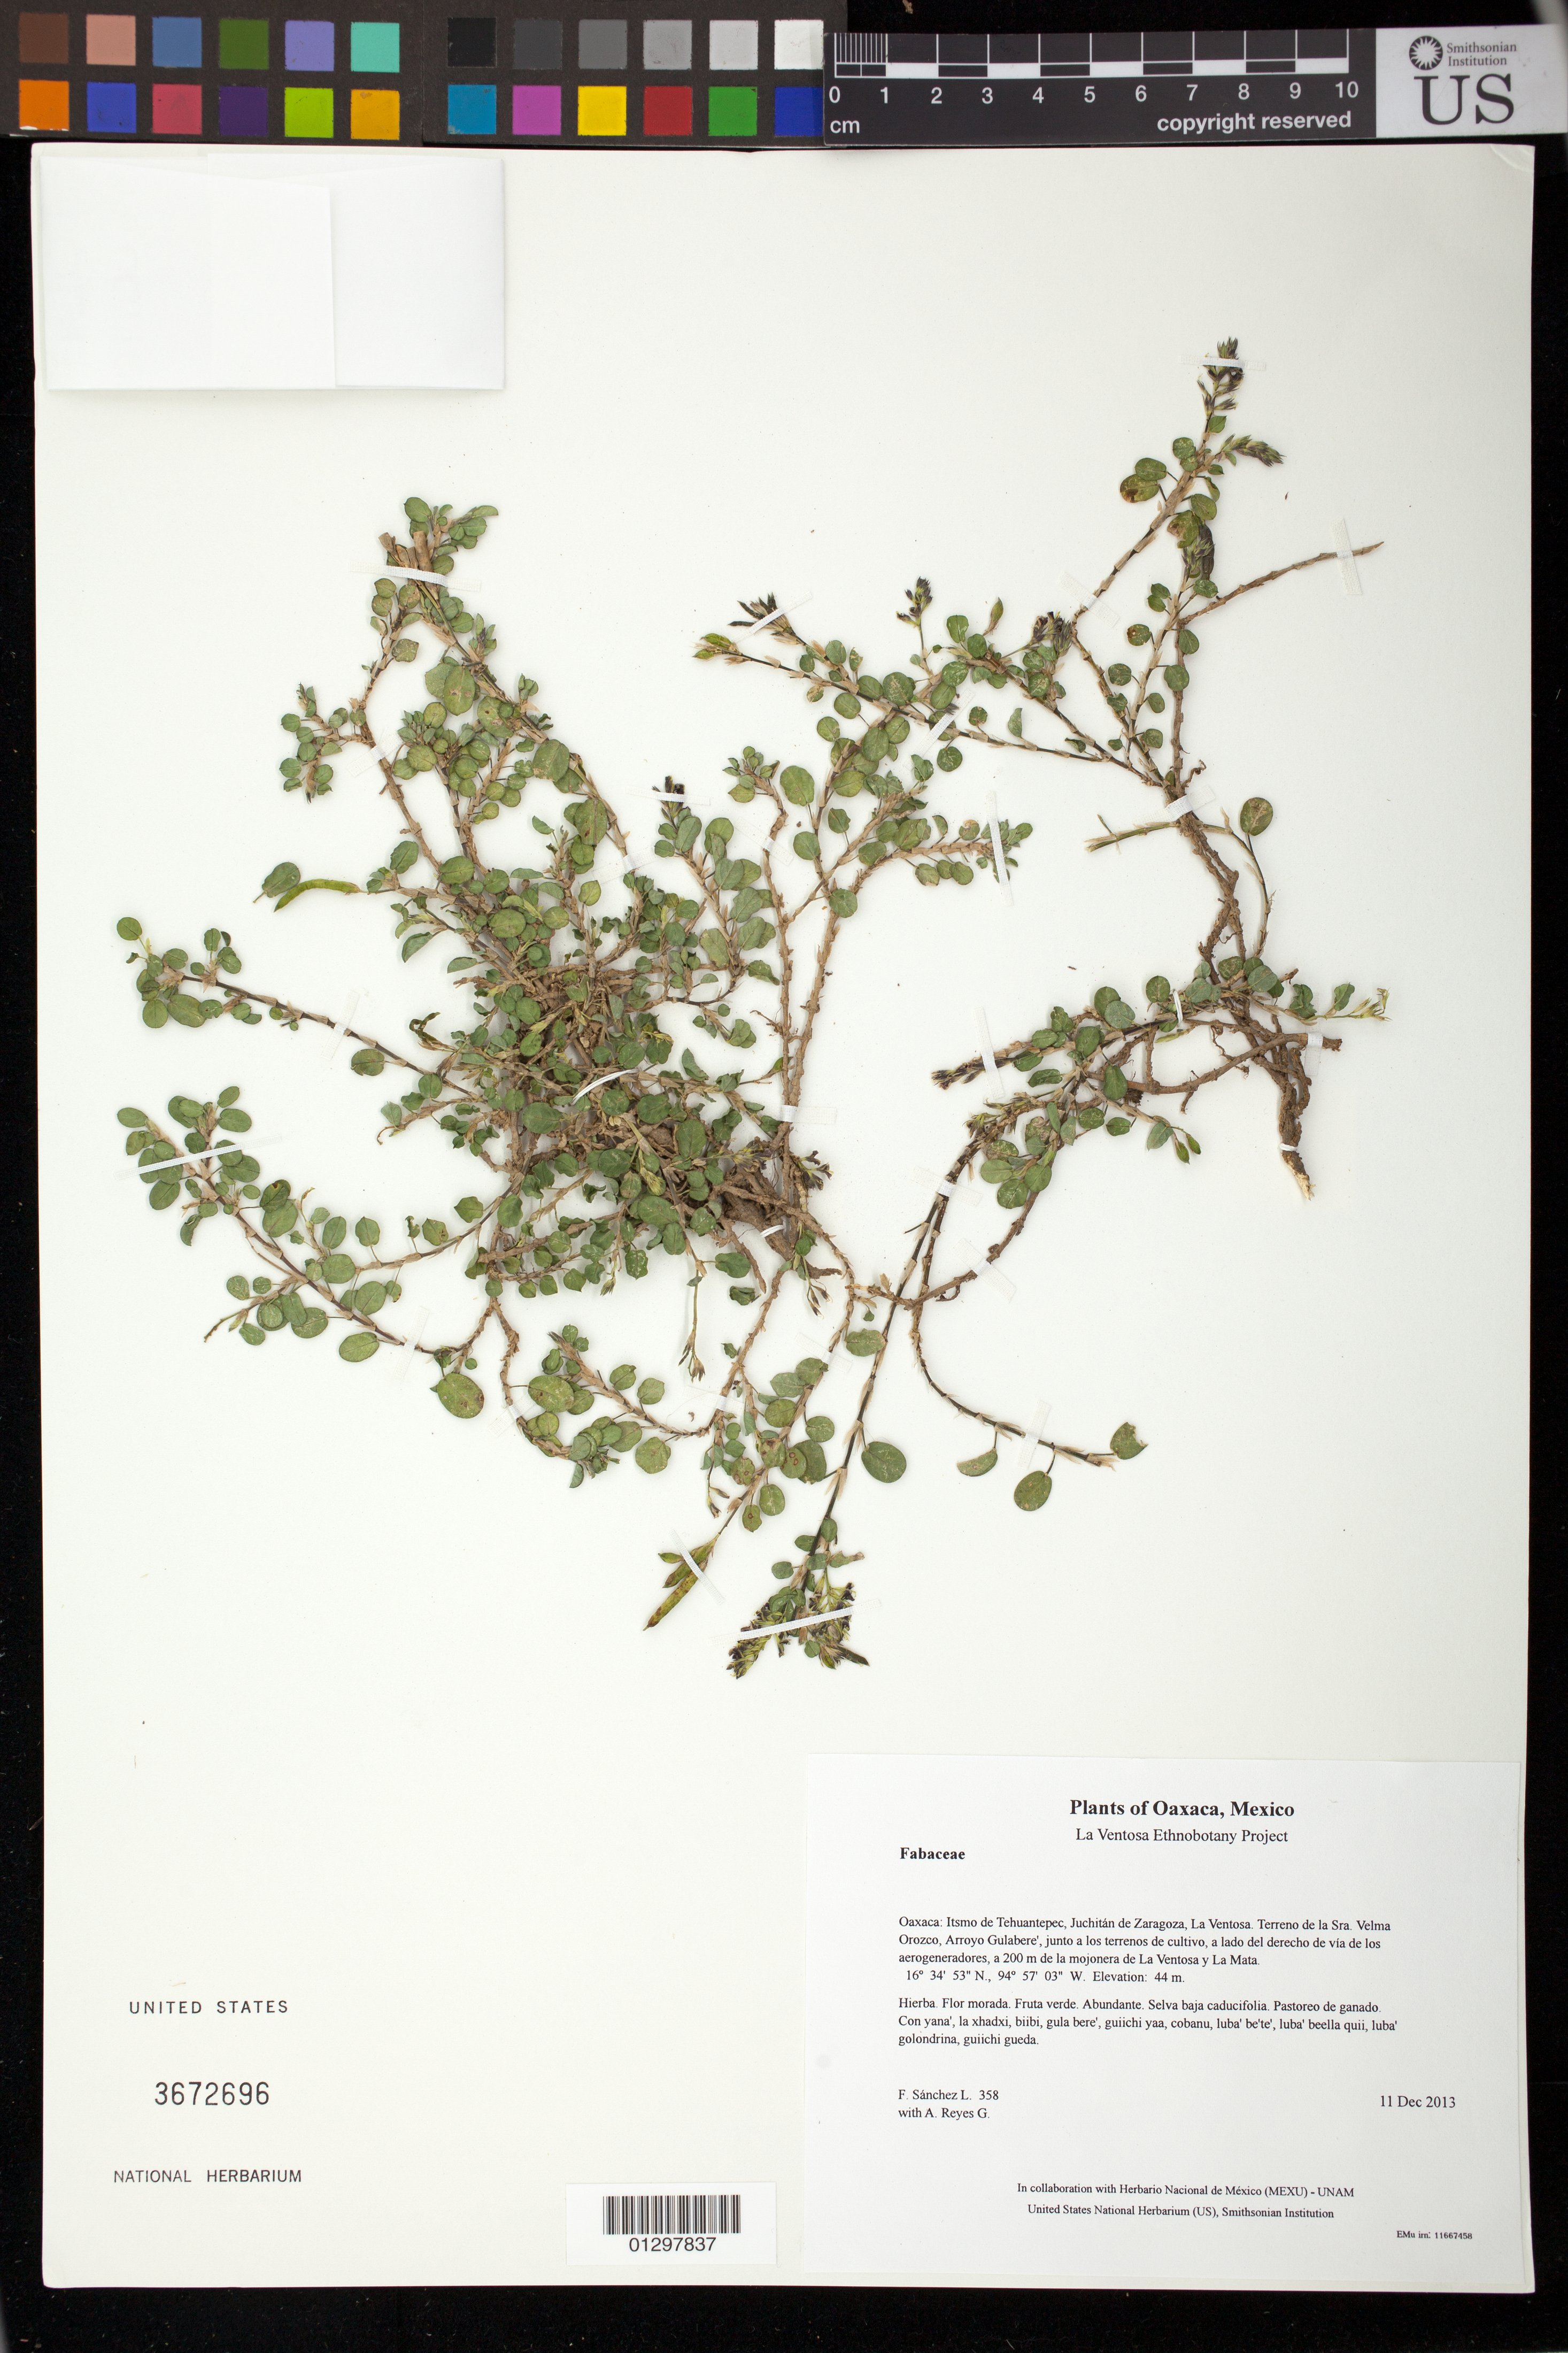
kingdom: Plantae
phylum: Tracheophyta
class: Magnoliopsida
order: Fabales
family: Fabaceae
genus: Alysicarpus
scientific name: Alysicarpus vaginalis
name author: (L.) DC.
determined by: Velasco G., Kenia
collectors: F. Sánchez L. & A. Reyes G.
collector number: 358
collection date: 2013-12-11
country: Mexico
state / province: Oaxaca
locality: Itsmo de Tehuantepec, Juchitán de Zaragoza, La Ventosa. Terreno de la Sra. Velma Orozco, Arroyo Gulabere', junto a los terrenos de cultivo, a lado del derecho de vía de los aerogeneradores, a 200 m de la mojonera de La Ventosa y La Mata.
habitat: Selva baja caducifolia. Pastoreo de ganado.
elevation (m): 44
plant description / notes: MEXU, US; Guixi layú. Guie' nagu. Cuaananaxhi naga'. Stale.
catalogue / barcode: US 3672696